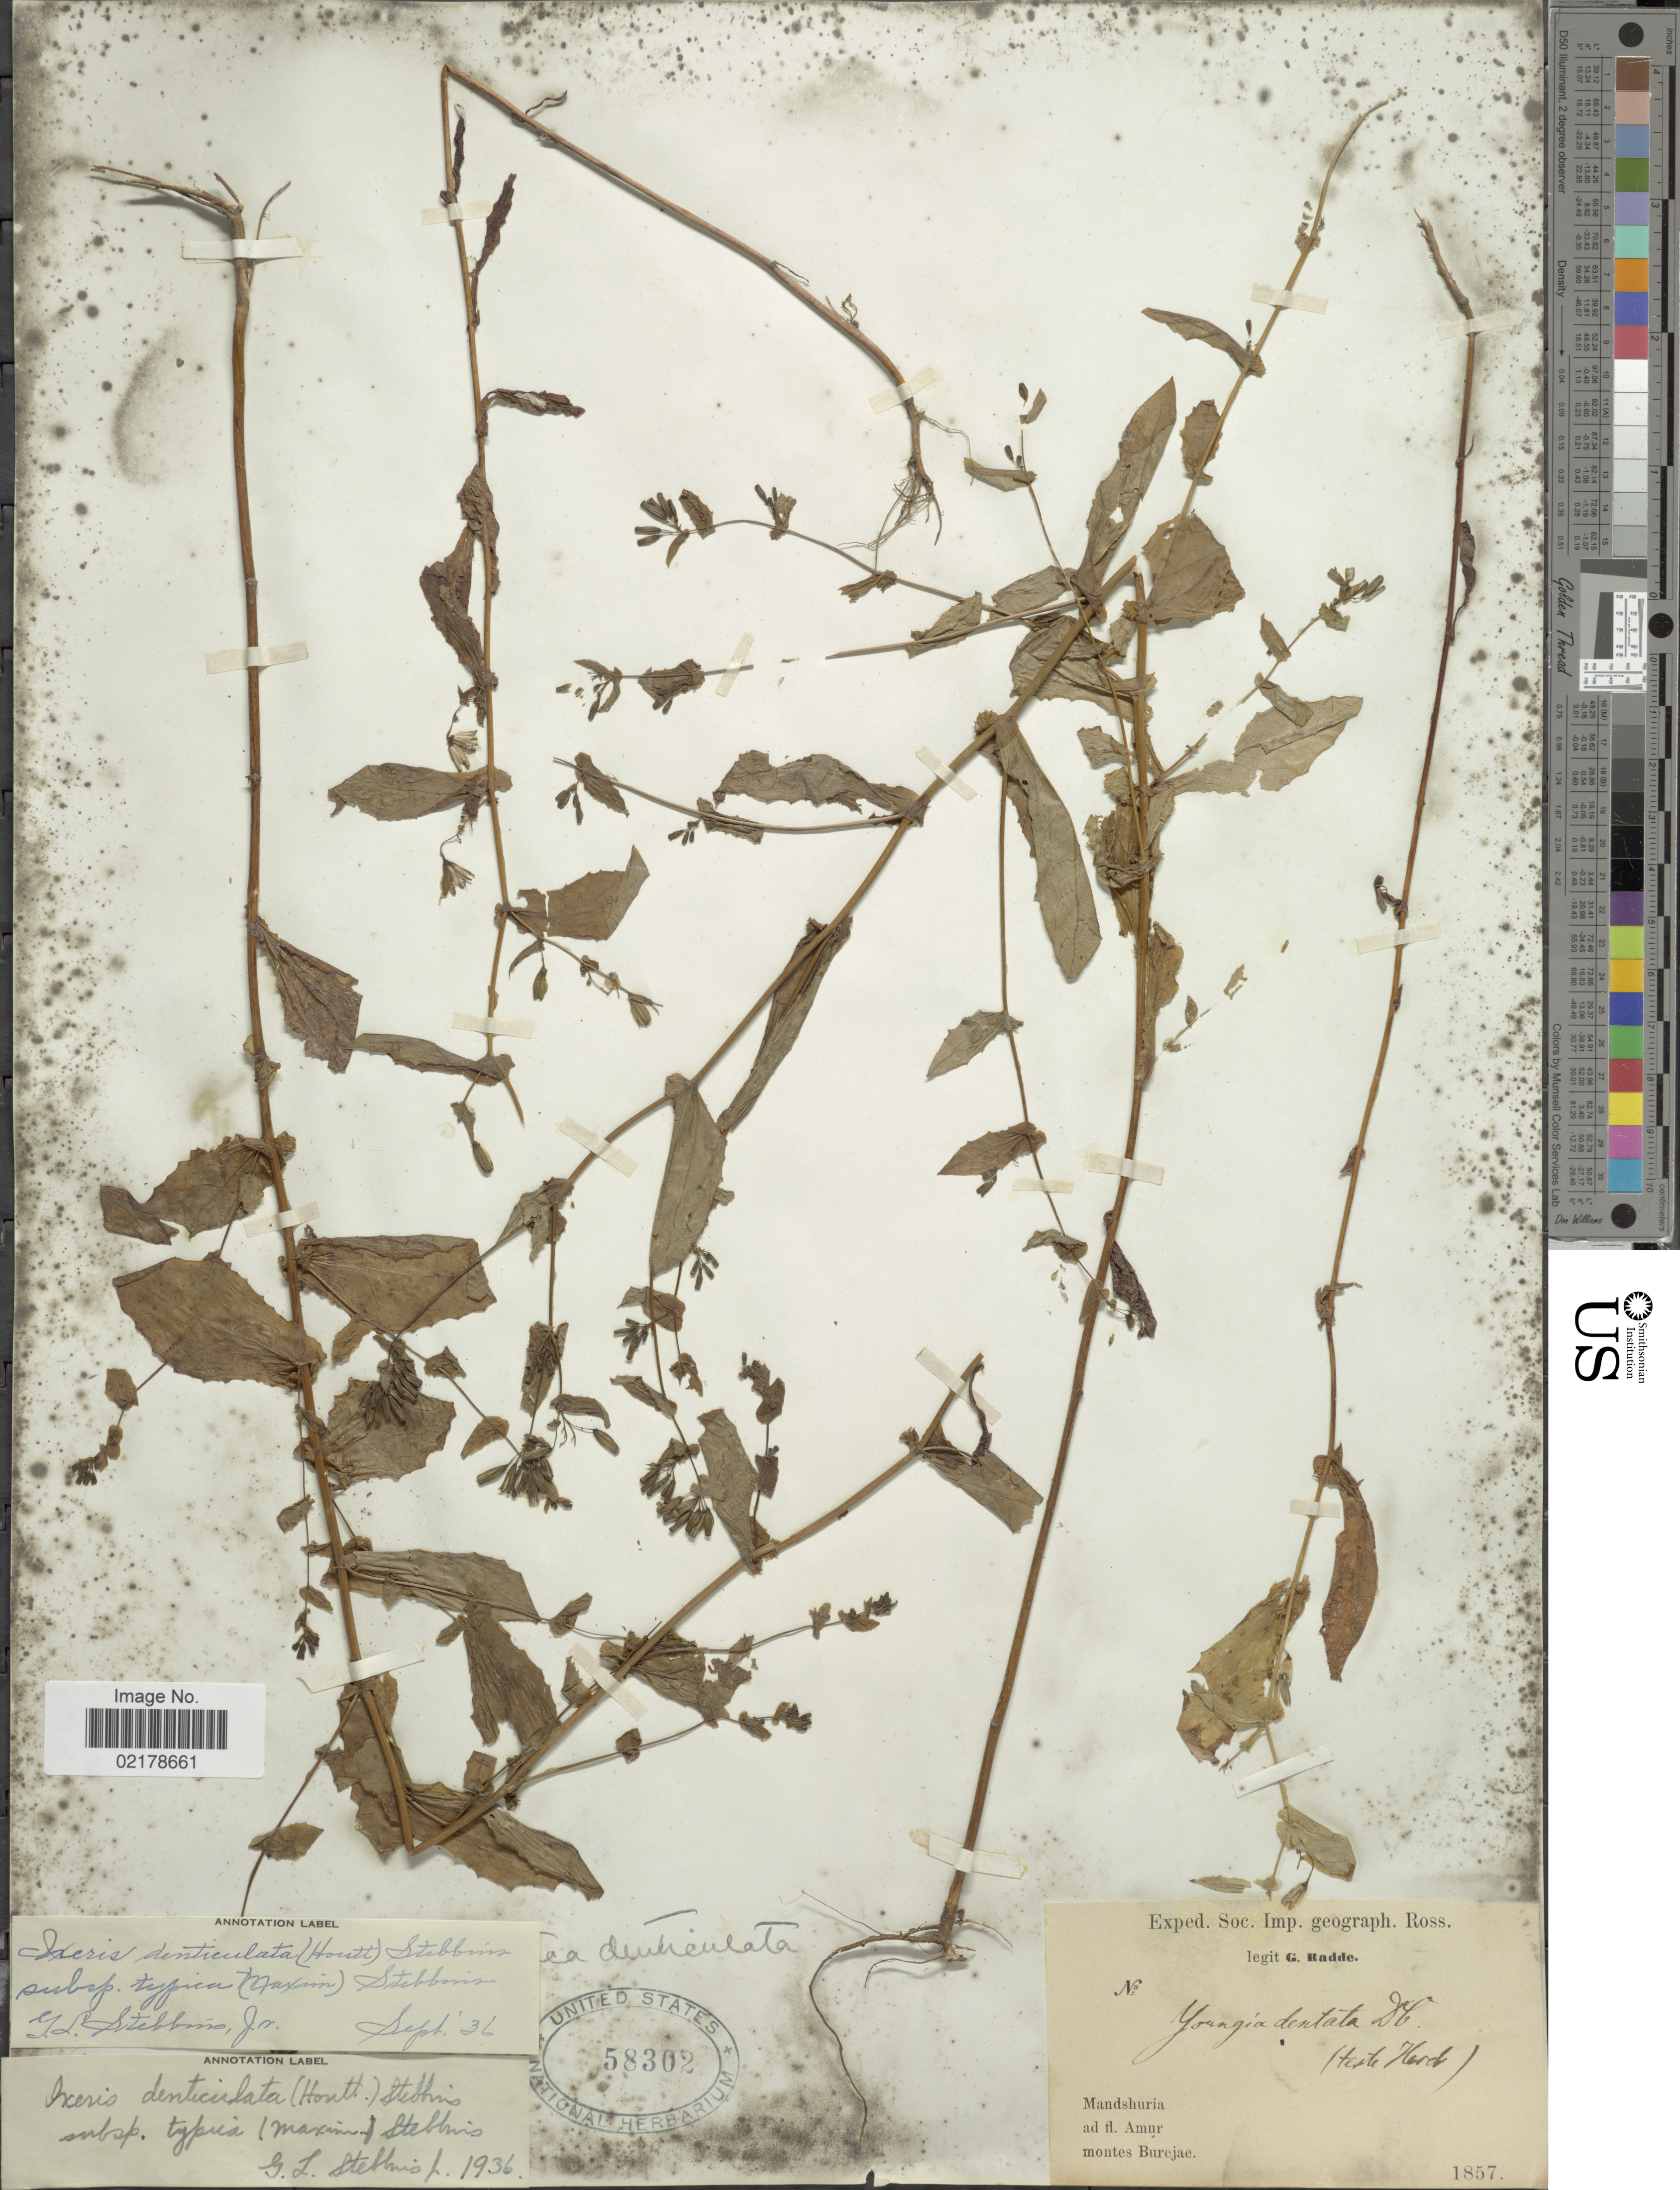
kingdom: Plantae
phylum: Tracheophyta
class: Magnoliopsida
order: Asterales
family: Asteraceae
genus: Crepidiastrum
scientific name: Crepidiastrum denticulatum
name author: (Houtt.) Pak & Kawano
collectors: G. F. R. J. von Radde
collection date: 1857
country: Russian Federation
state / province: Amur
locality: Mandshuri ad fl. Amur montes Burejae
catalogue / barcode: US 58302